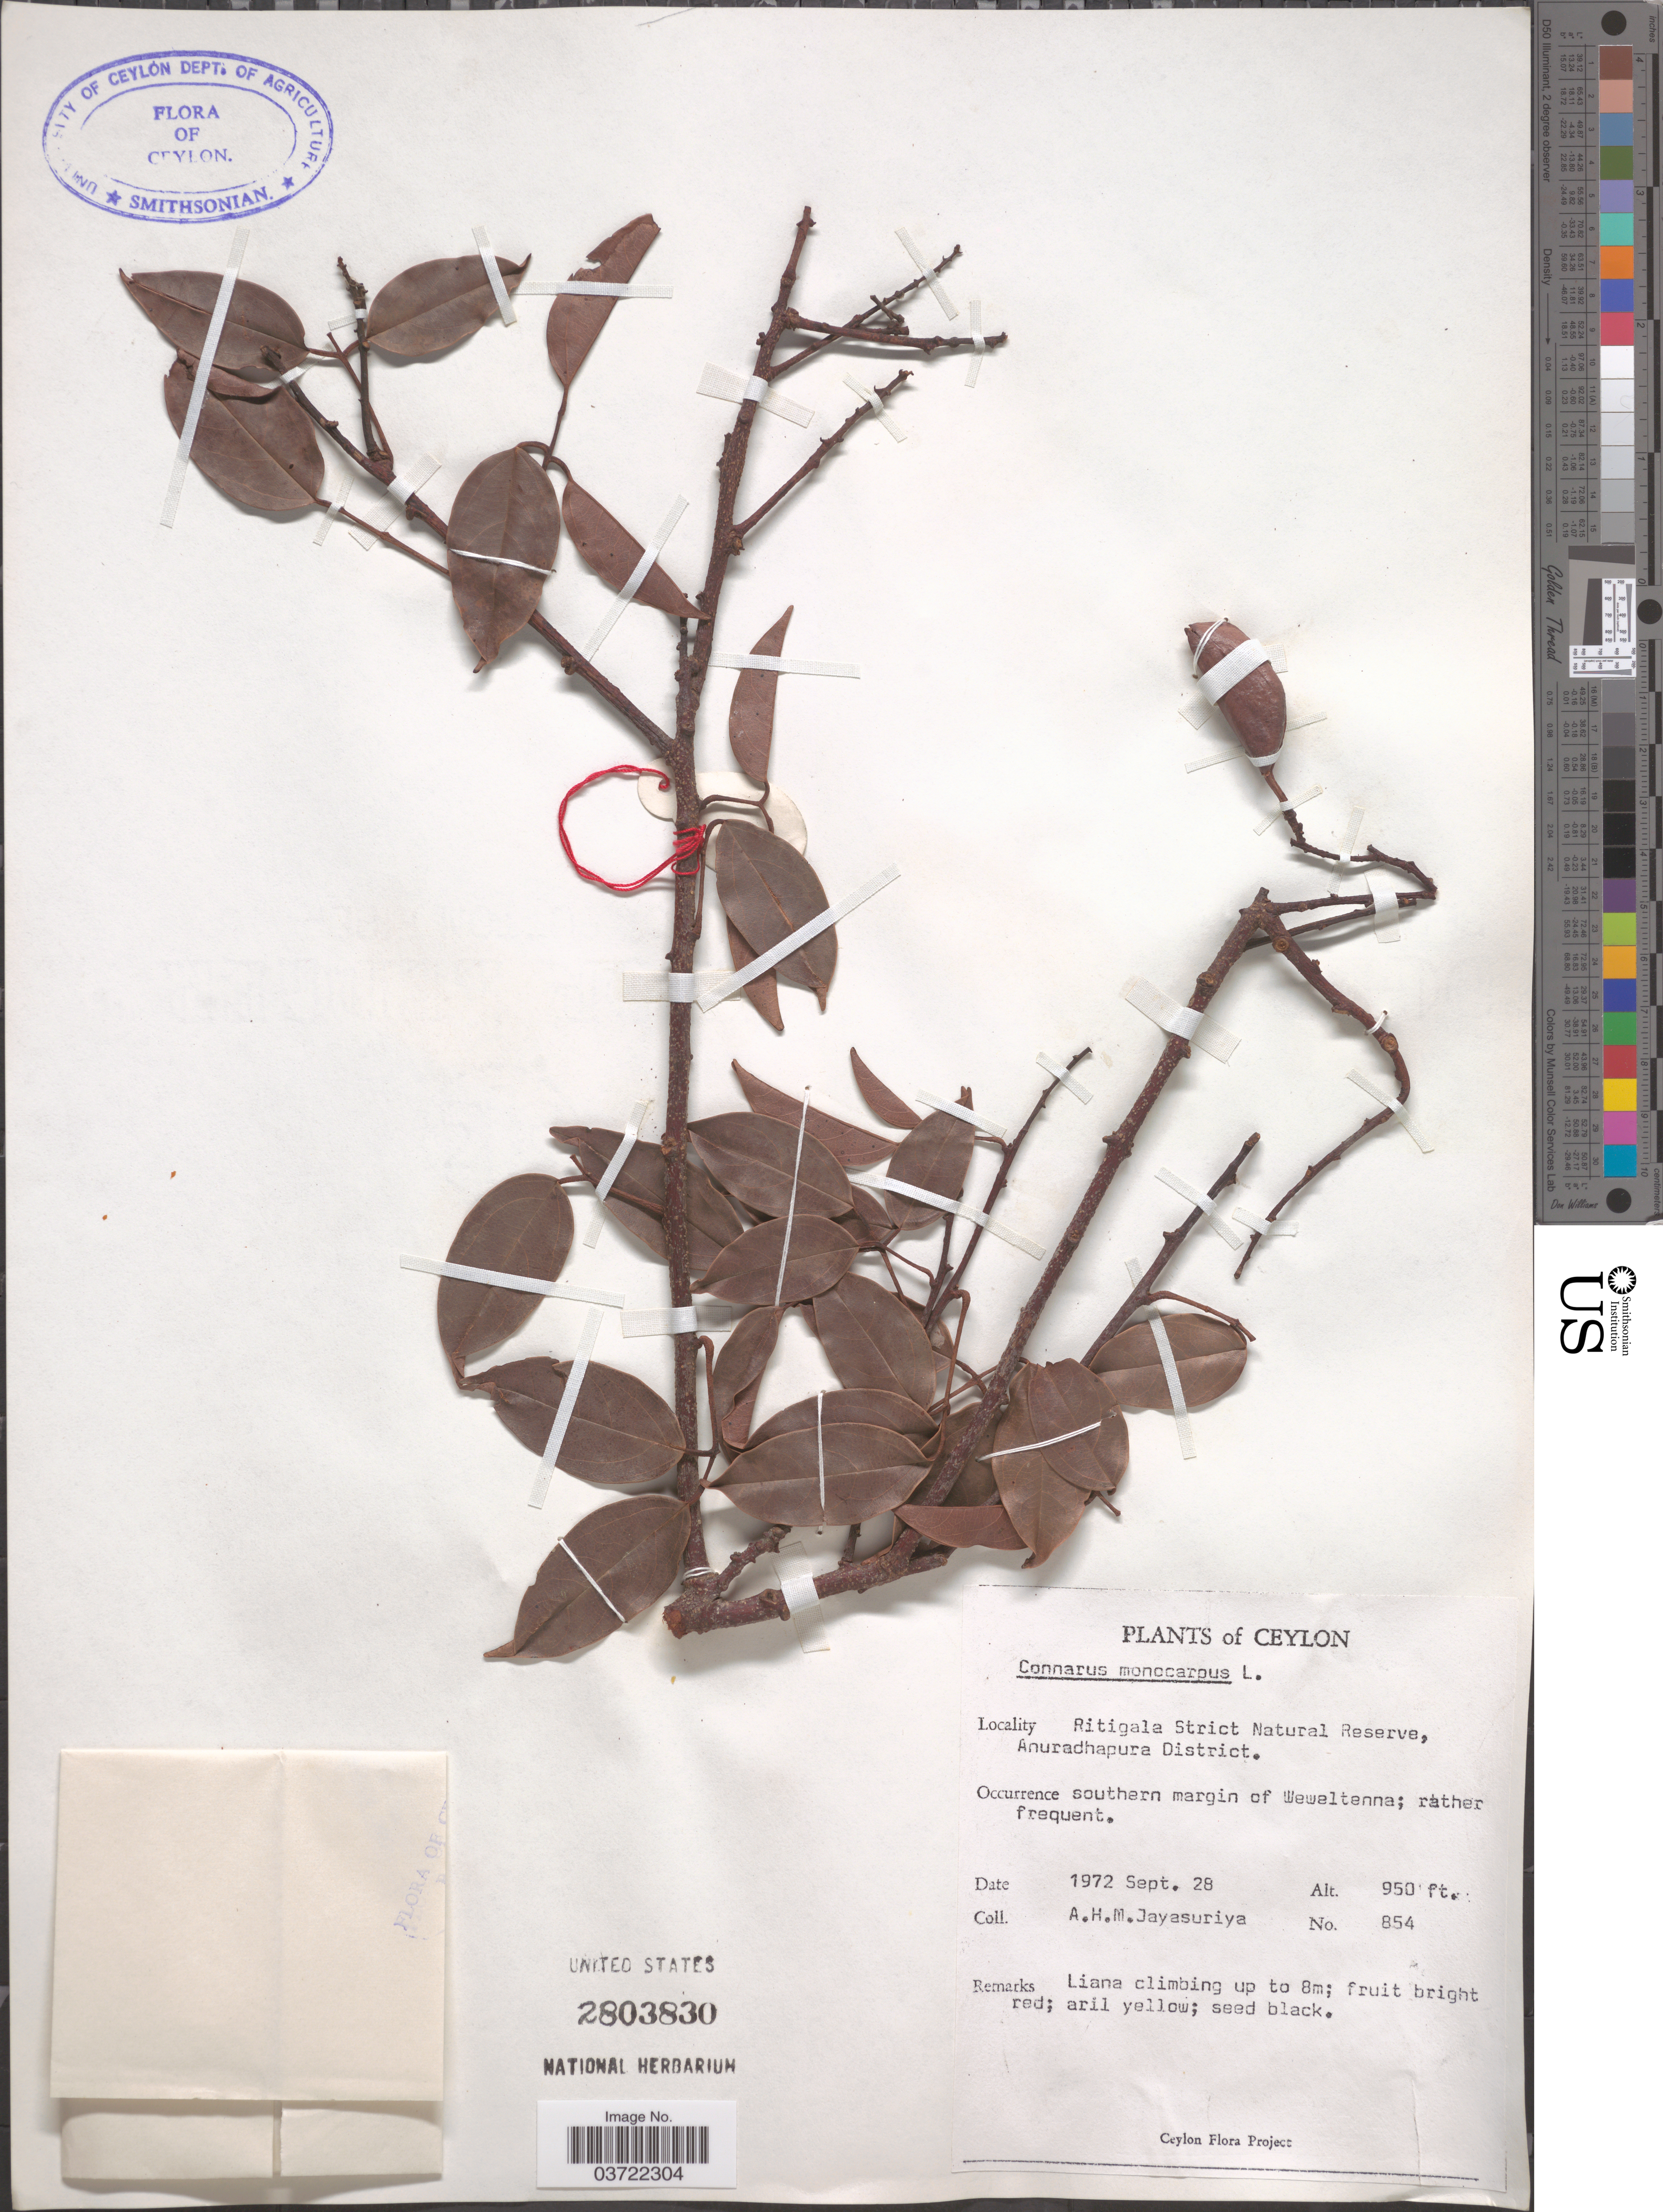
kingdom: Plantae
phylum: Tracheophyta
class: Magnoliopsida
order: Oxalidales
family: Connaraceae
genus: Connarus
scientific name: Connarus monocarpos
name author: L.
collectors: A. H. Jayasuriya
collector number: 854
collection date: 1972-09-28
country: Sri Lanka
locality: Ceylon. Ritigala Strict Natural Reserve, Anuradhapura District. Southern margin of Weweltenna.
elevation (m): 290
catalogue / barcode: US 2803830